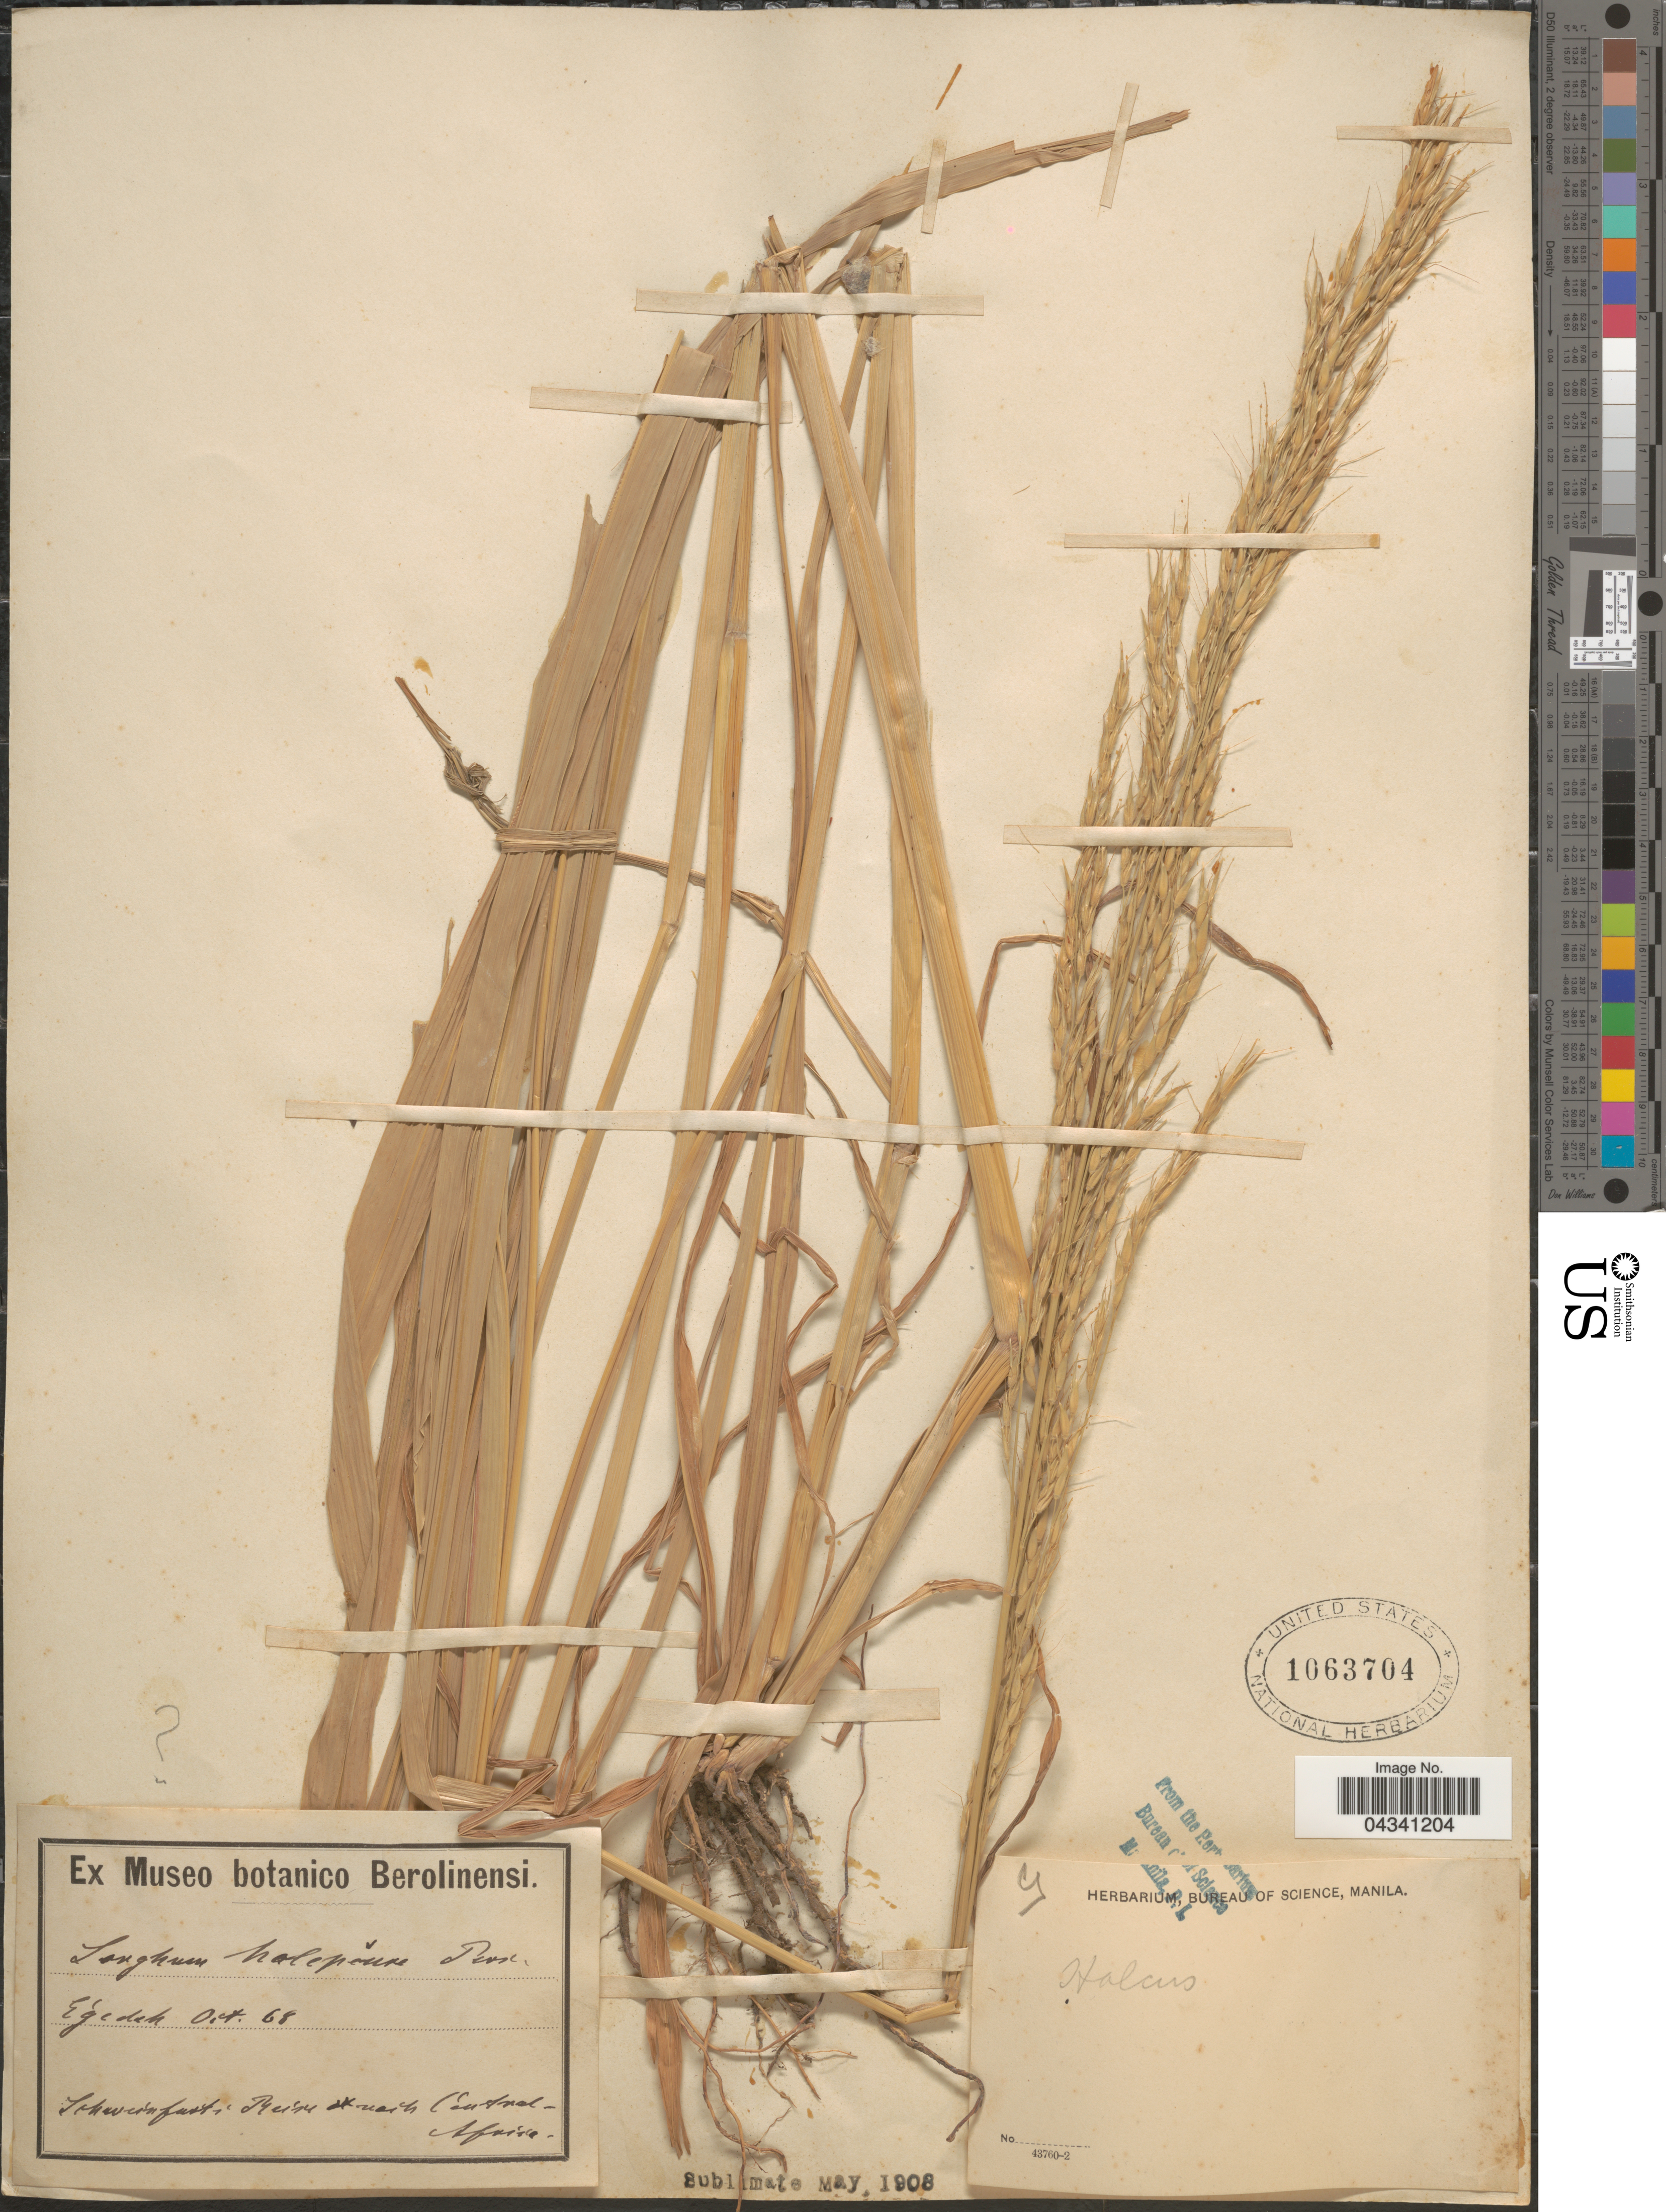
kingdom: Plantae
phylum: Tracheophyta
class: Liliopsida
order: Poales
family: Poaceae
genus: Sorghum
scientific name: Sorghum sp.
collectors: Schweinfurth, --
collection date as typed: Transcribed d/m/y: /10/68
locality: Eg'edeh. Reise et nach Central-Africa.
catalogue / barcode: US 1063704